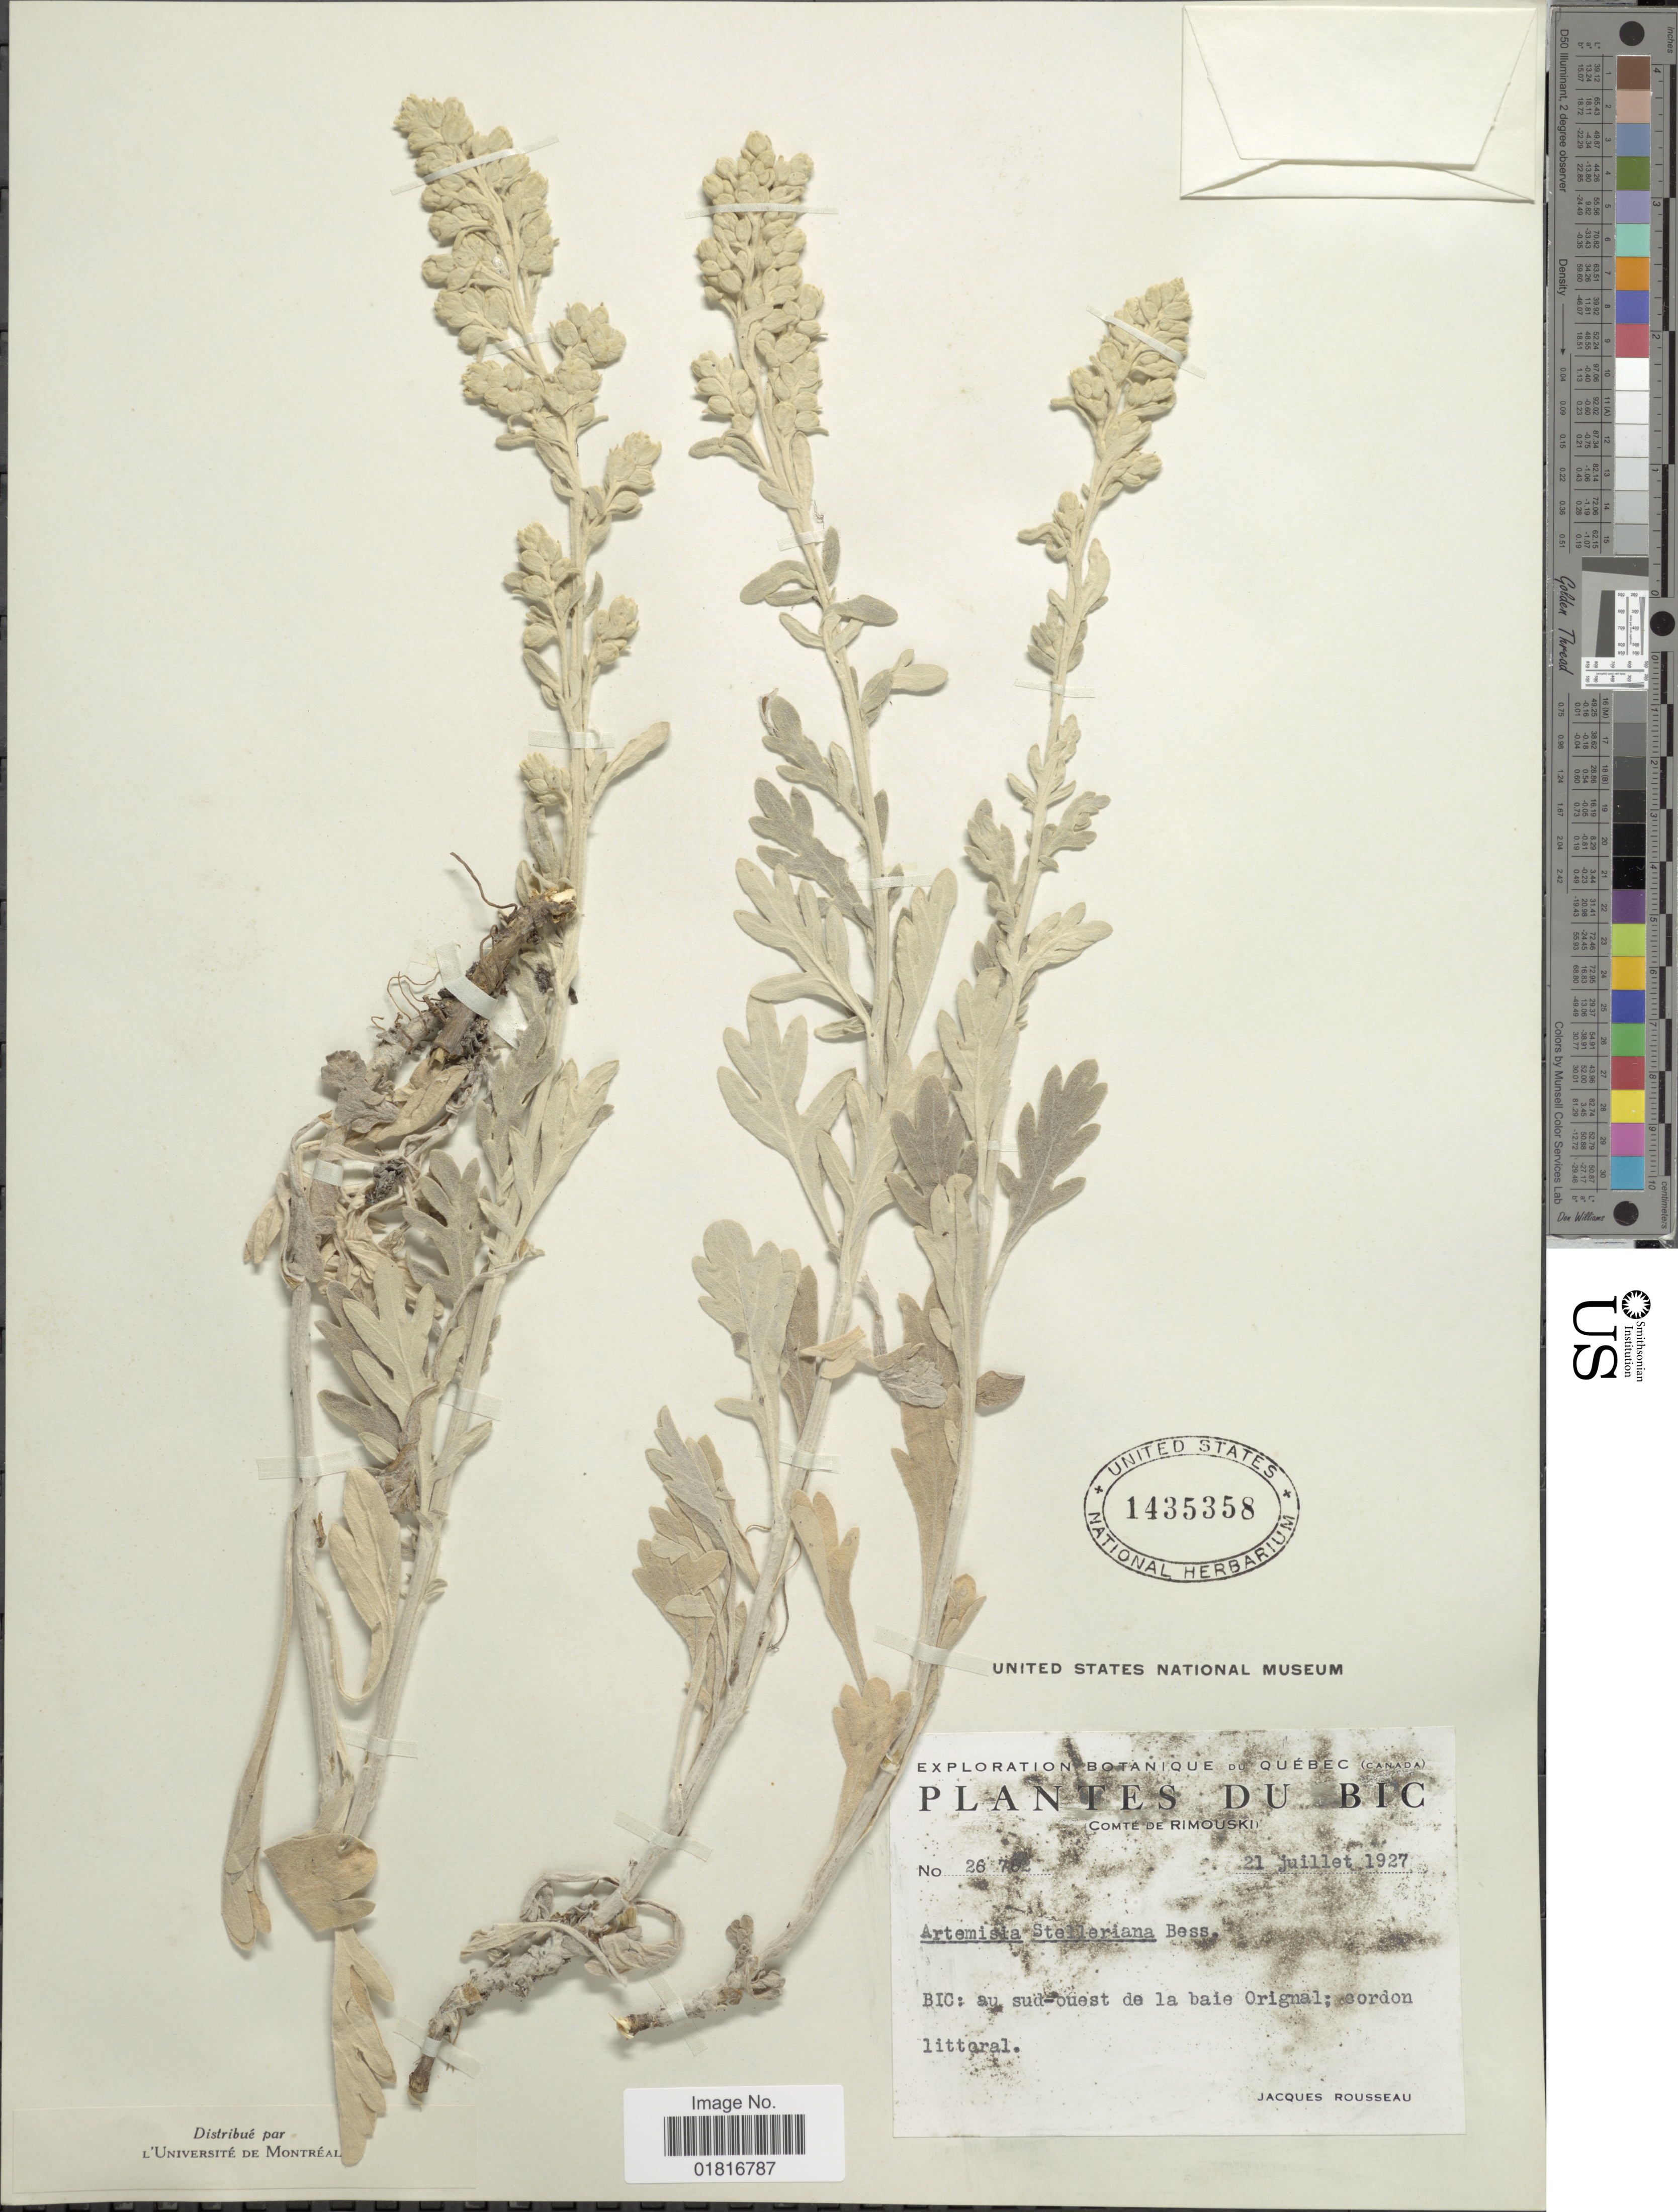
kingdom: Plantae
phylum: Tracheophyta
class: Magnoliopsida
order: Asterales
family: Asteraceae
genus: Artemisia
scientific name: Artemisia stelleriana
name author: Besser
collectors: J. Rousseau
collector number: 26782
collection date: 1927-07-21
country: Canada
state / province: Quebec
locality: Du Bic (Comté de Rimouski) Bic: au sud-ouest de la baie Original; cordon littoral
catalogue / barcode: US 1435358